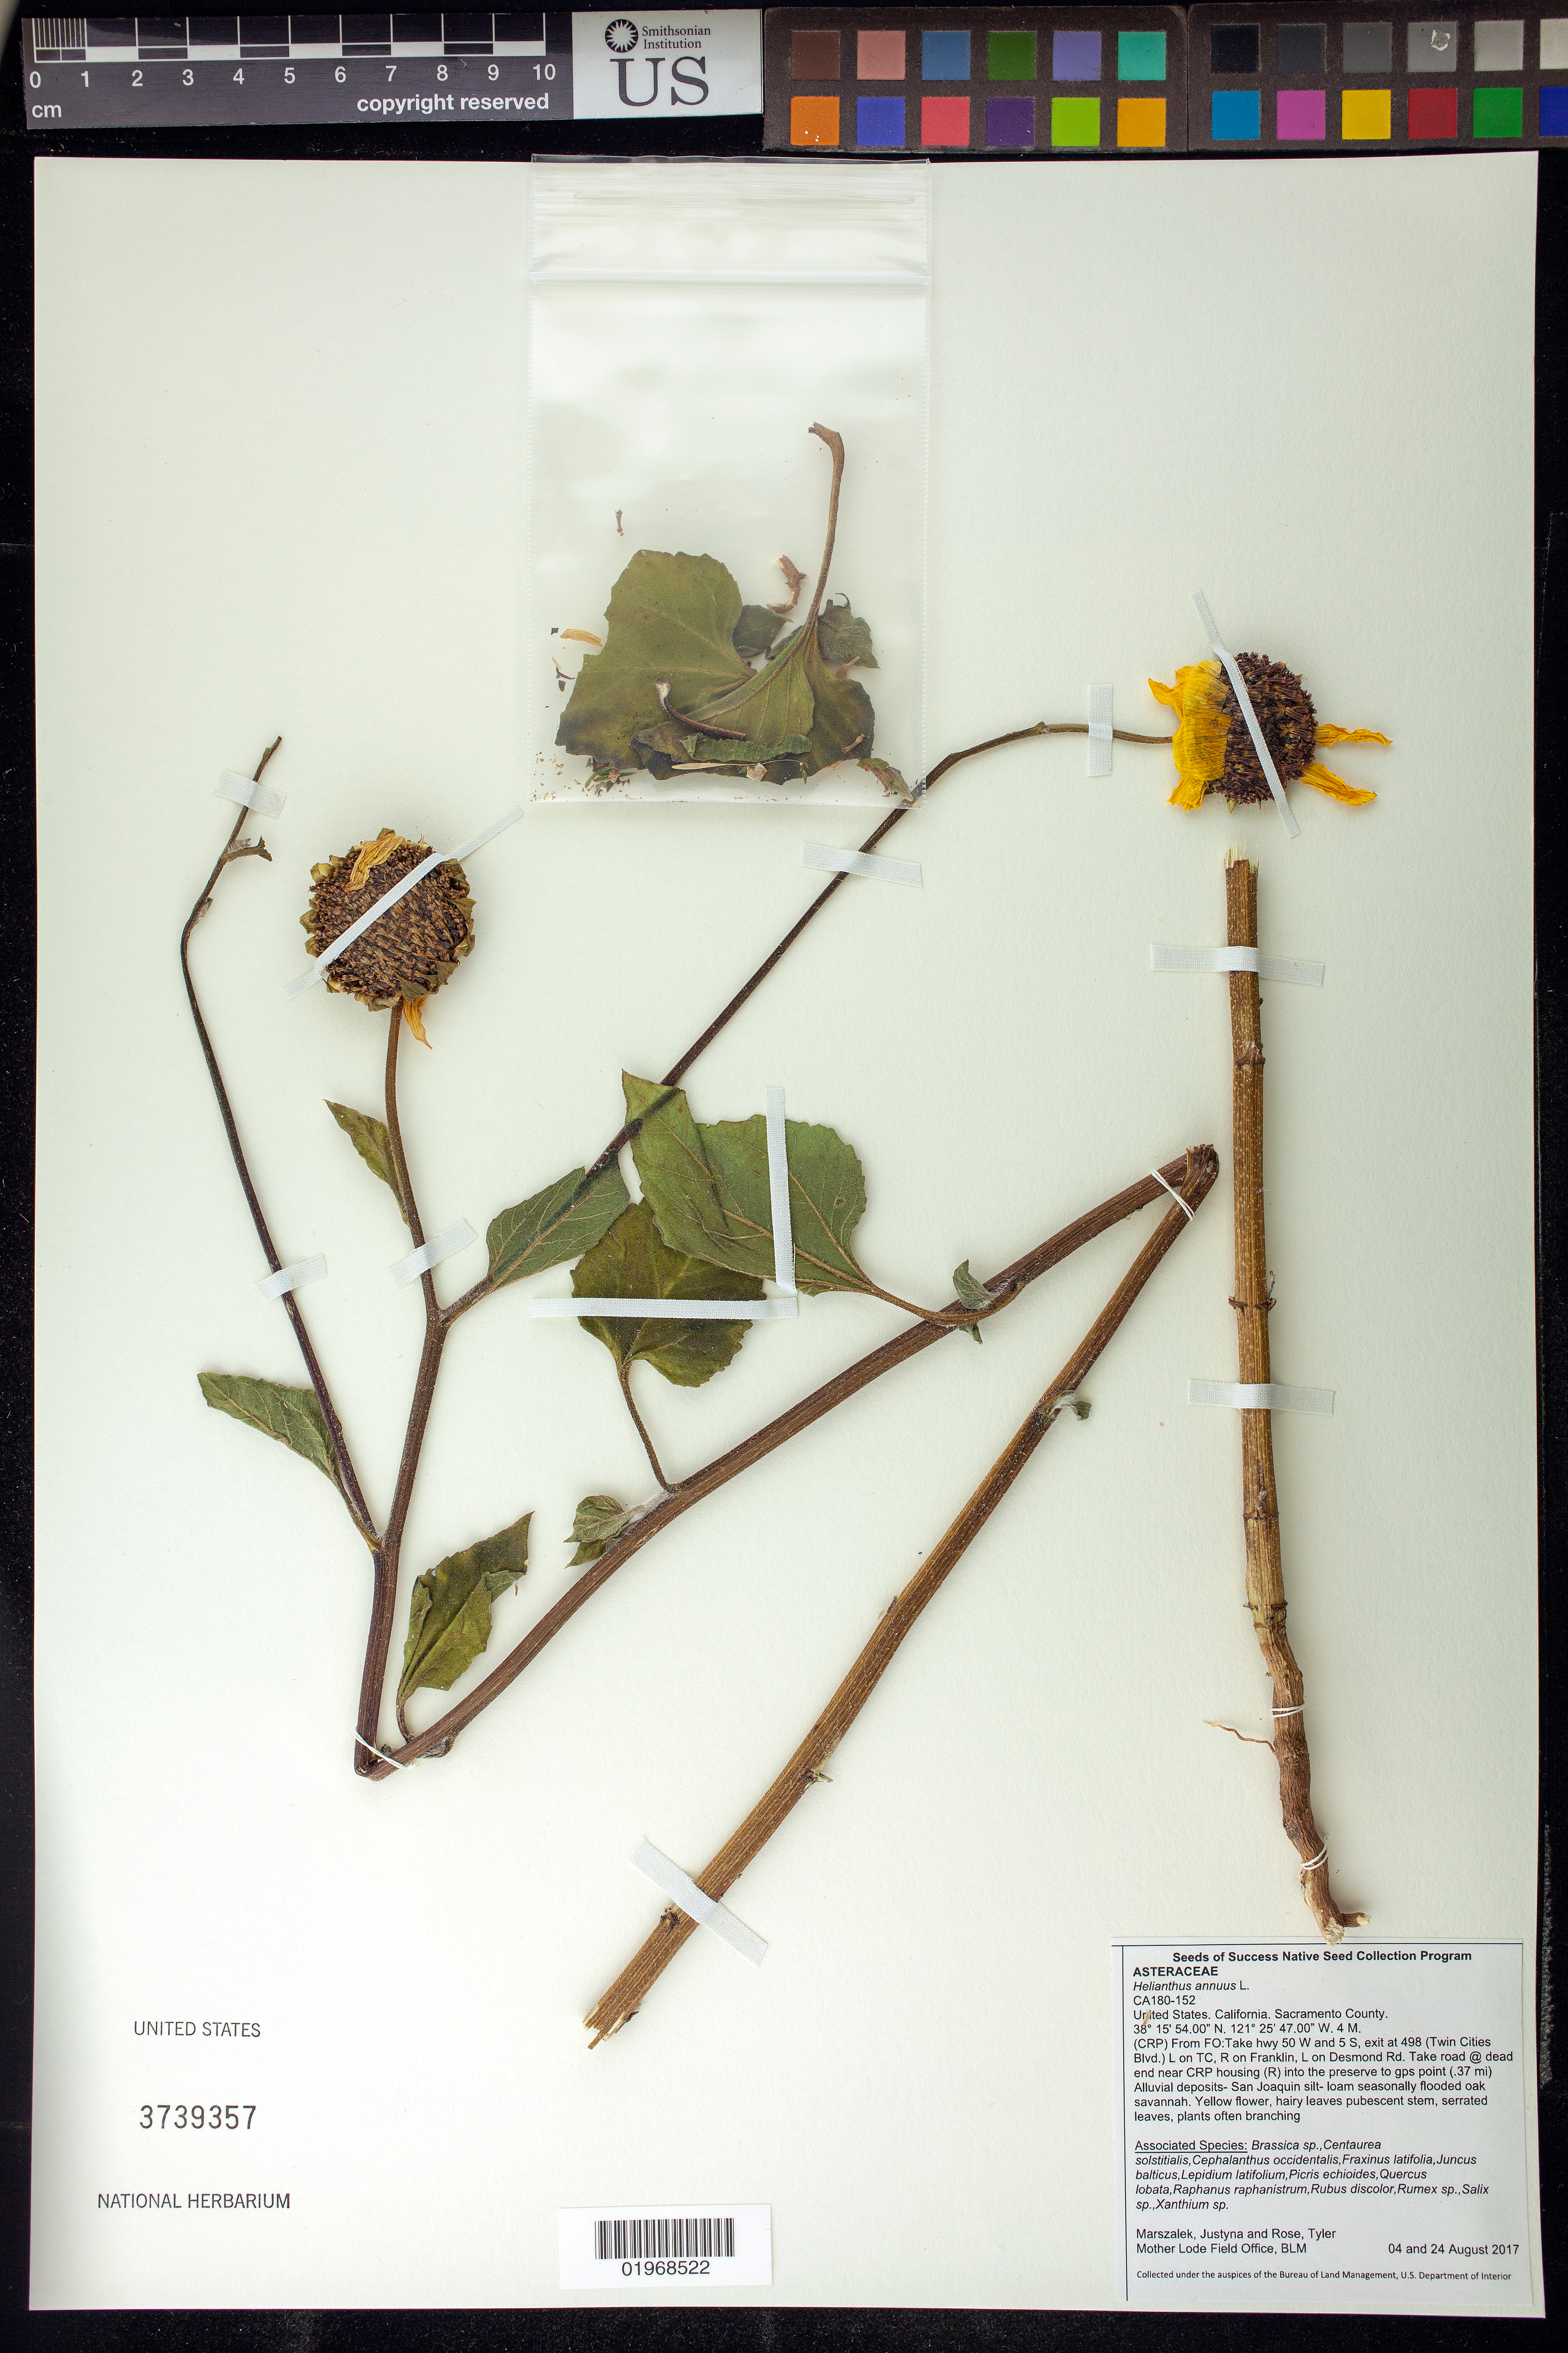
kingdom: Plantae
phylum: Tracheophyta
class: Magnoliopsida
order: Asterales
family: Asteraceae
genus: Helianthus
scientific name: Helianthus annuus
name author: L.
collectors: J. Marszalek & T. Rose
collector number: CA180-152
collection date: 2017-08-04,2017-08-24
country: United States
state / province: California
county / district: Sacramento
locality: Cosumnes River Preserve, Barn ponds/ savannah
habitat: seasonally flooded oak savannah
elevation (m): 1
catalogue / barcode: US 3739357